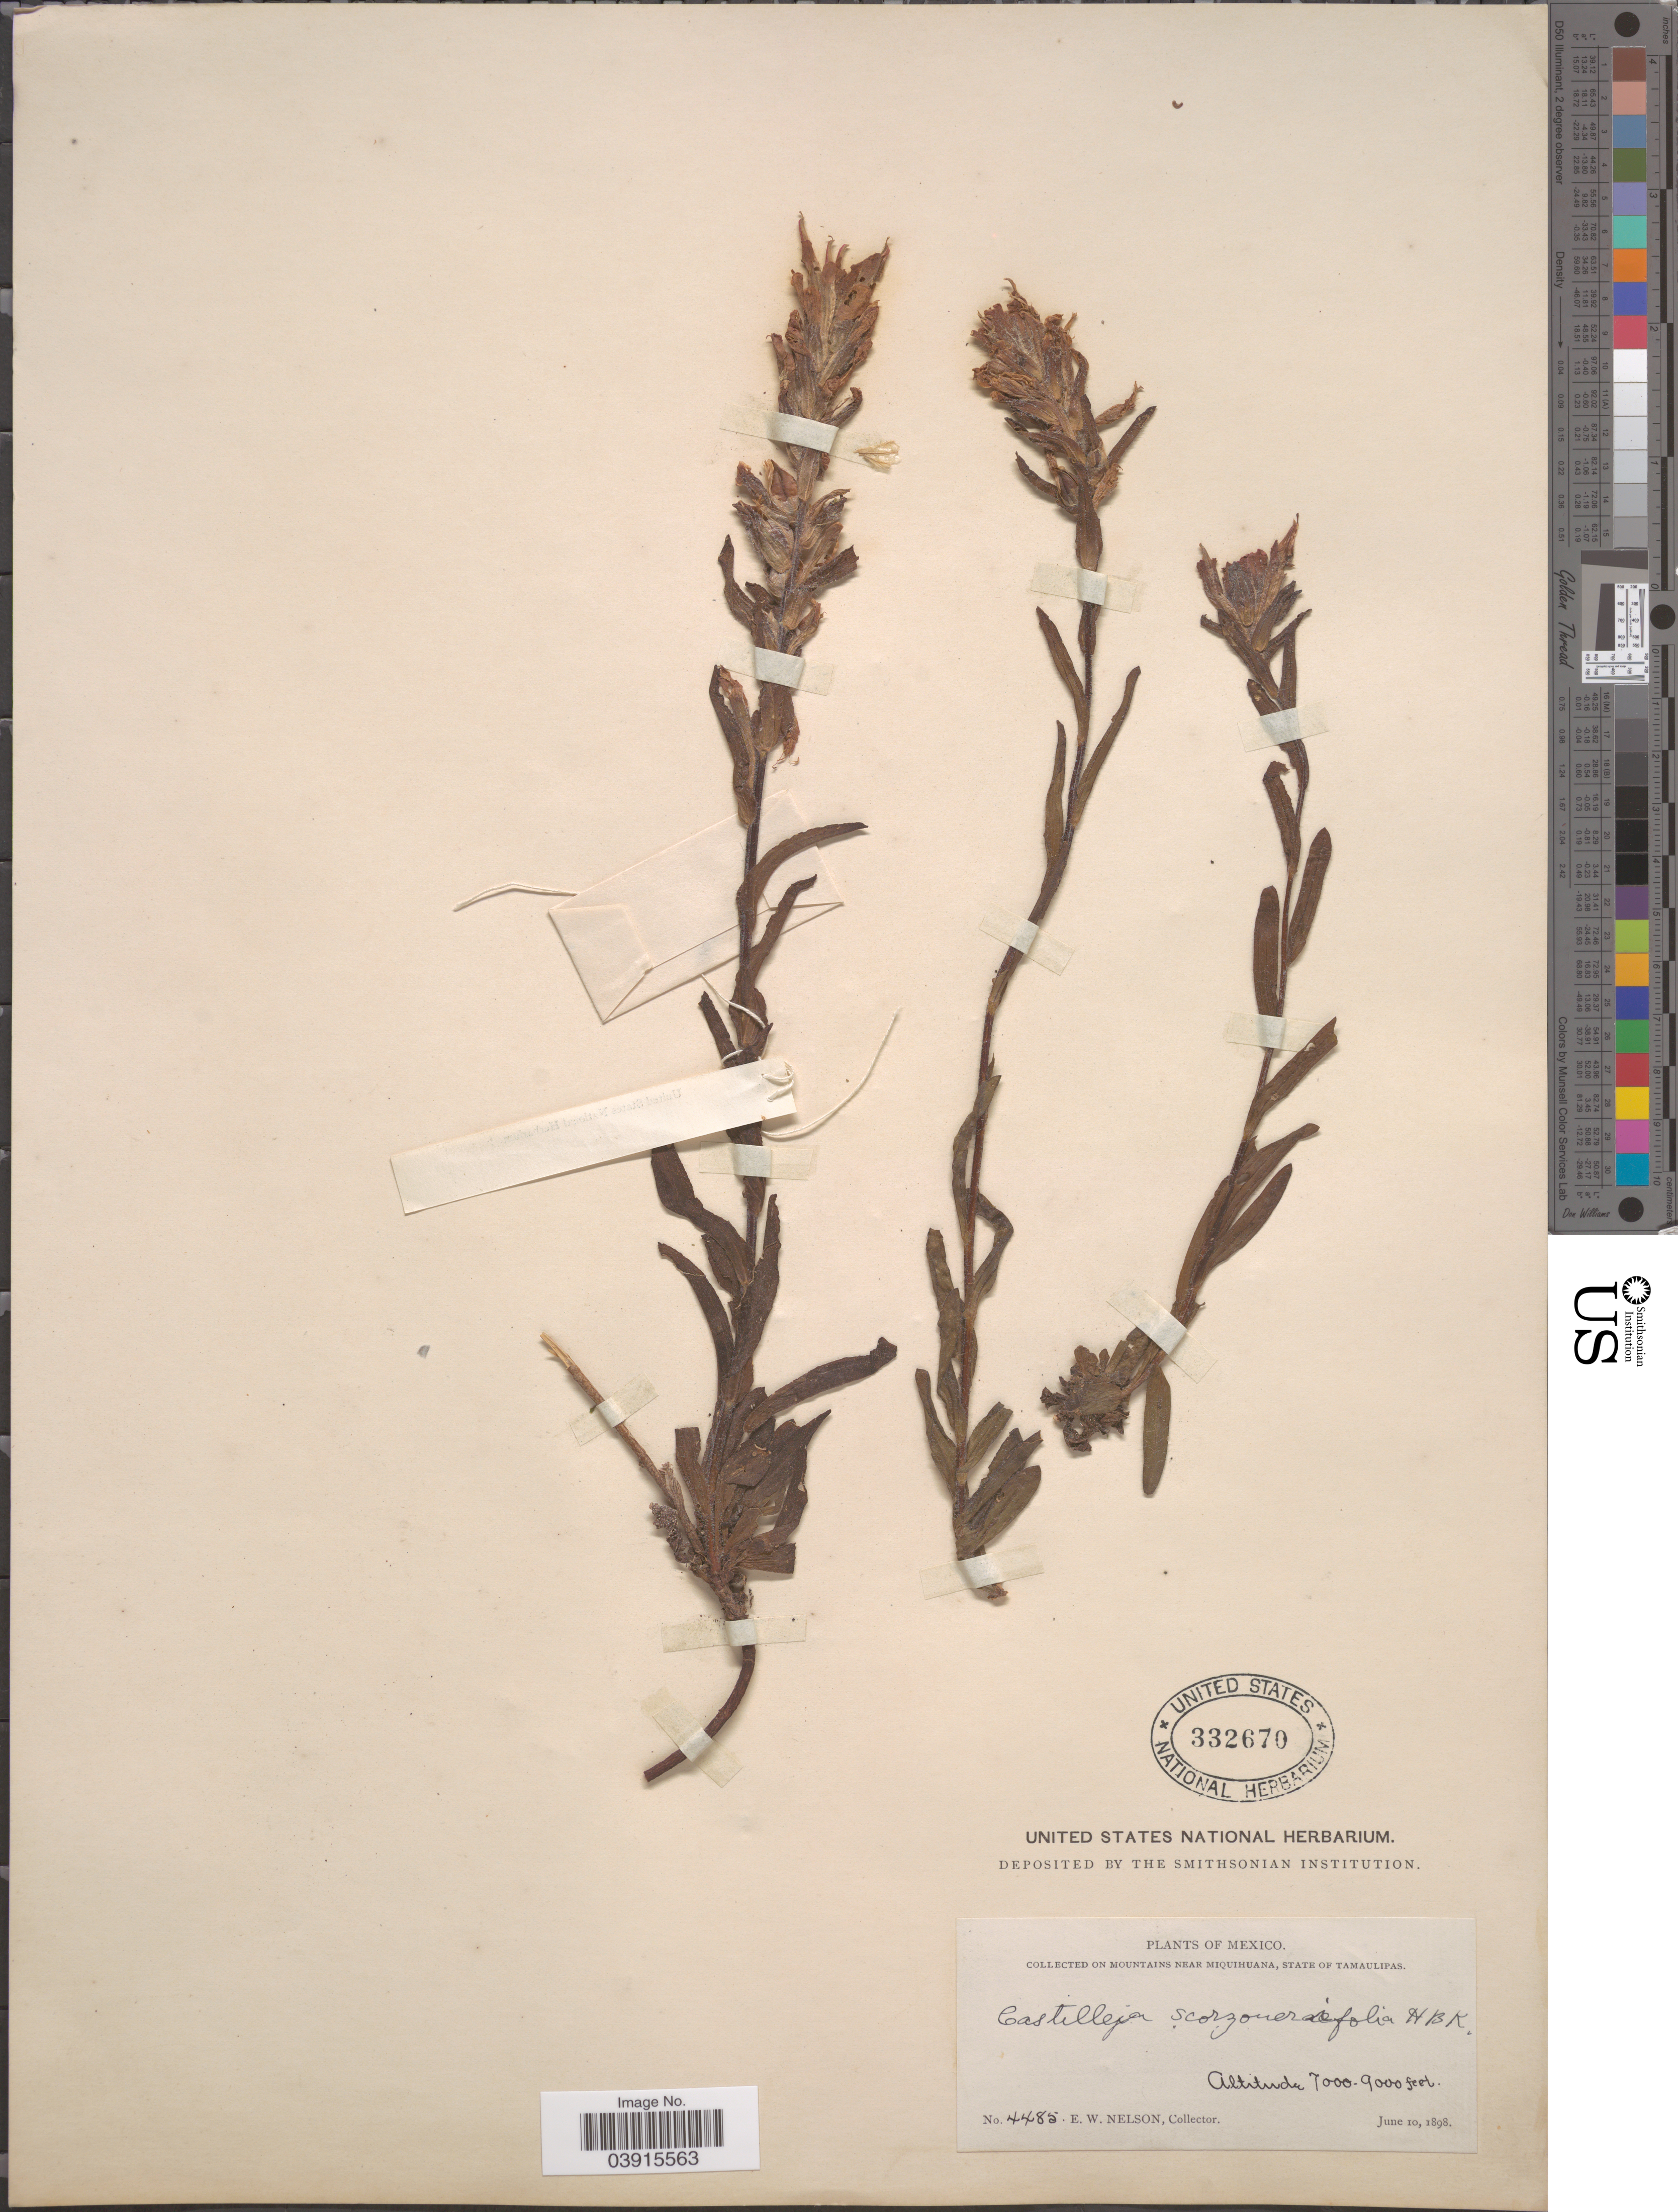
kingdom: Plantae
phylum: Tracheophyta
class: Magnoliopsida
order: Lamiales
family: Orobanchaceae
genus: Castilleja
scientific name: Castilleja scorzonerifolia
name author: Kunth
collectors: E. W. Nelson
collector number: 4485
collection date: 1898-06-10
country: Mexico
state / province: Tamaulipas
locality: On mountains near Miquihuana.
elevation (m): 2134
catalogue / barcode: US 332670